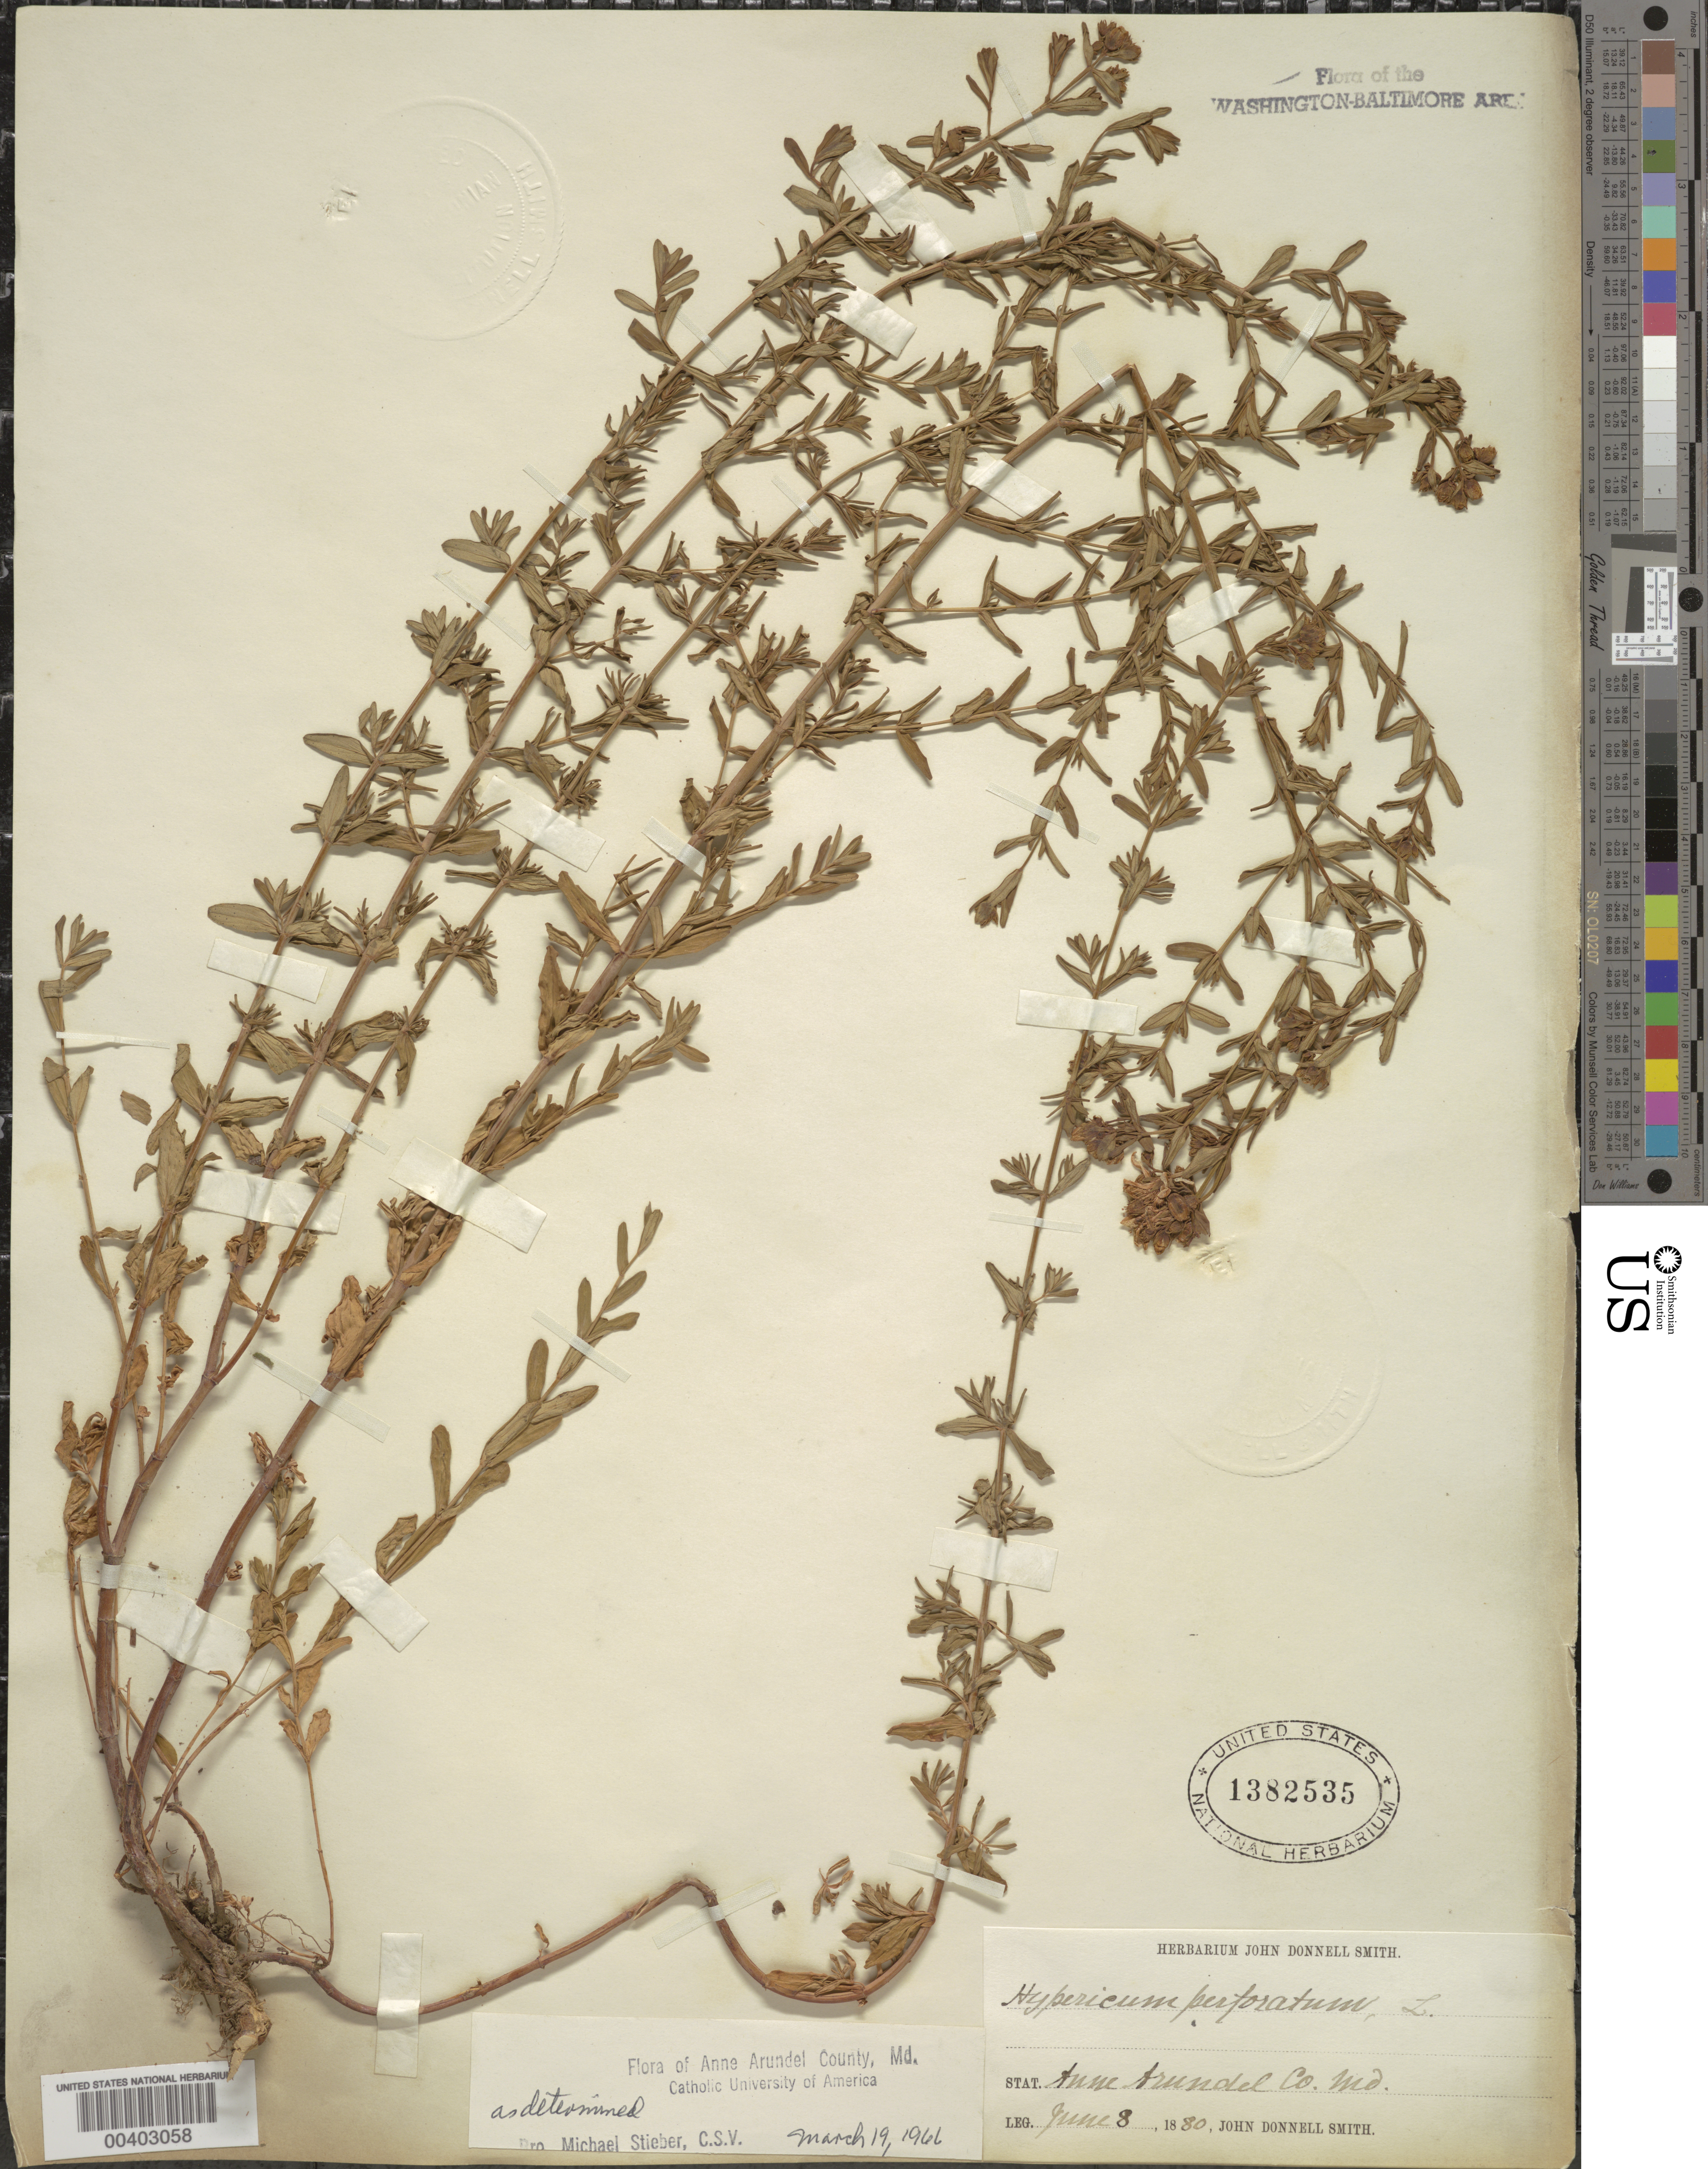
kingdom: Plantae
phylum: Tracheophyta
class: Magnoliopsida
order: Malpighiales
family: Hypericaceae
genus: Hypericum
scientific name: Hypericum perforatum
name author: L.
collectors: J. Donnell Smith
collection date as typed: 08 Jun 1880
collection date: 1880-06-08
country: United States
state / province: Maryland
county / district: Anne Arundel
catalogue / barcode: US 1382535